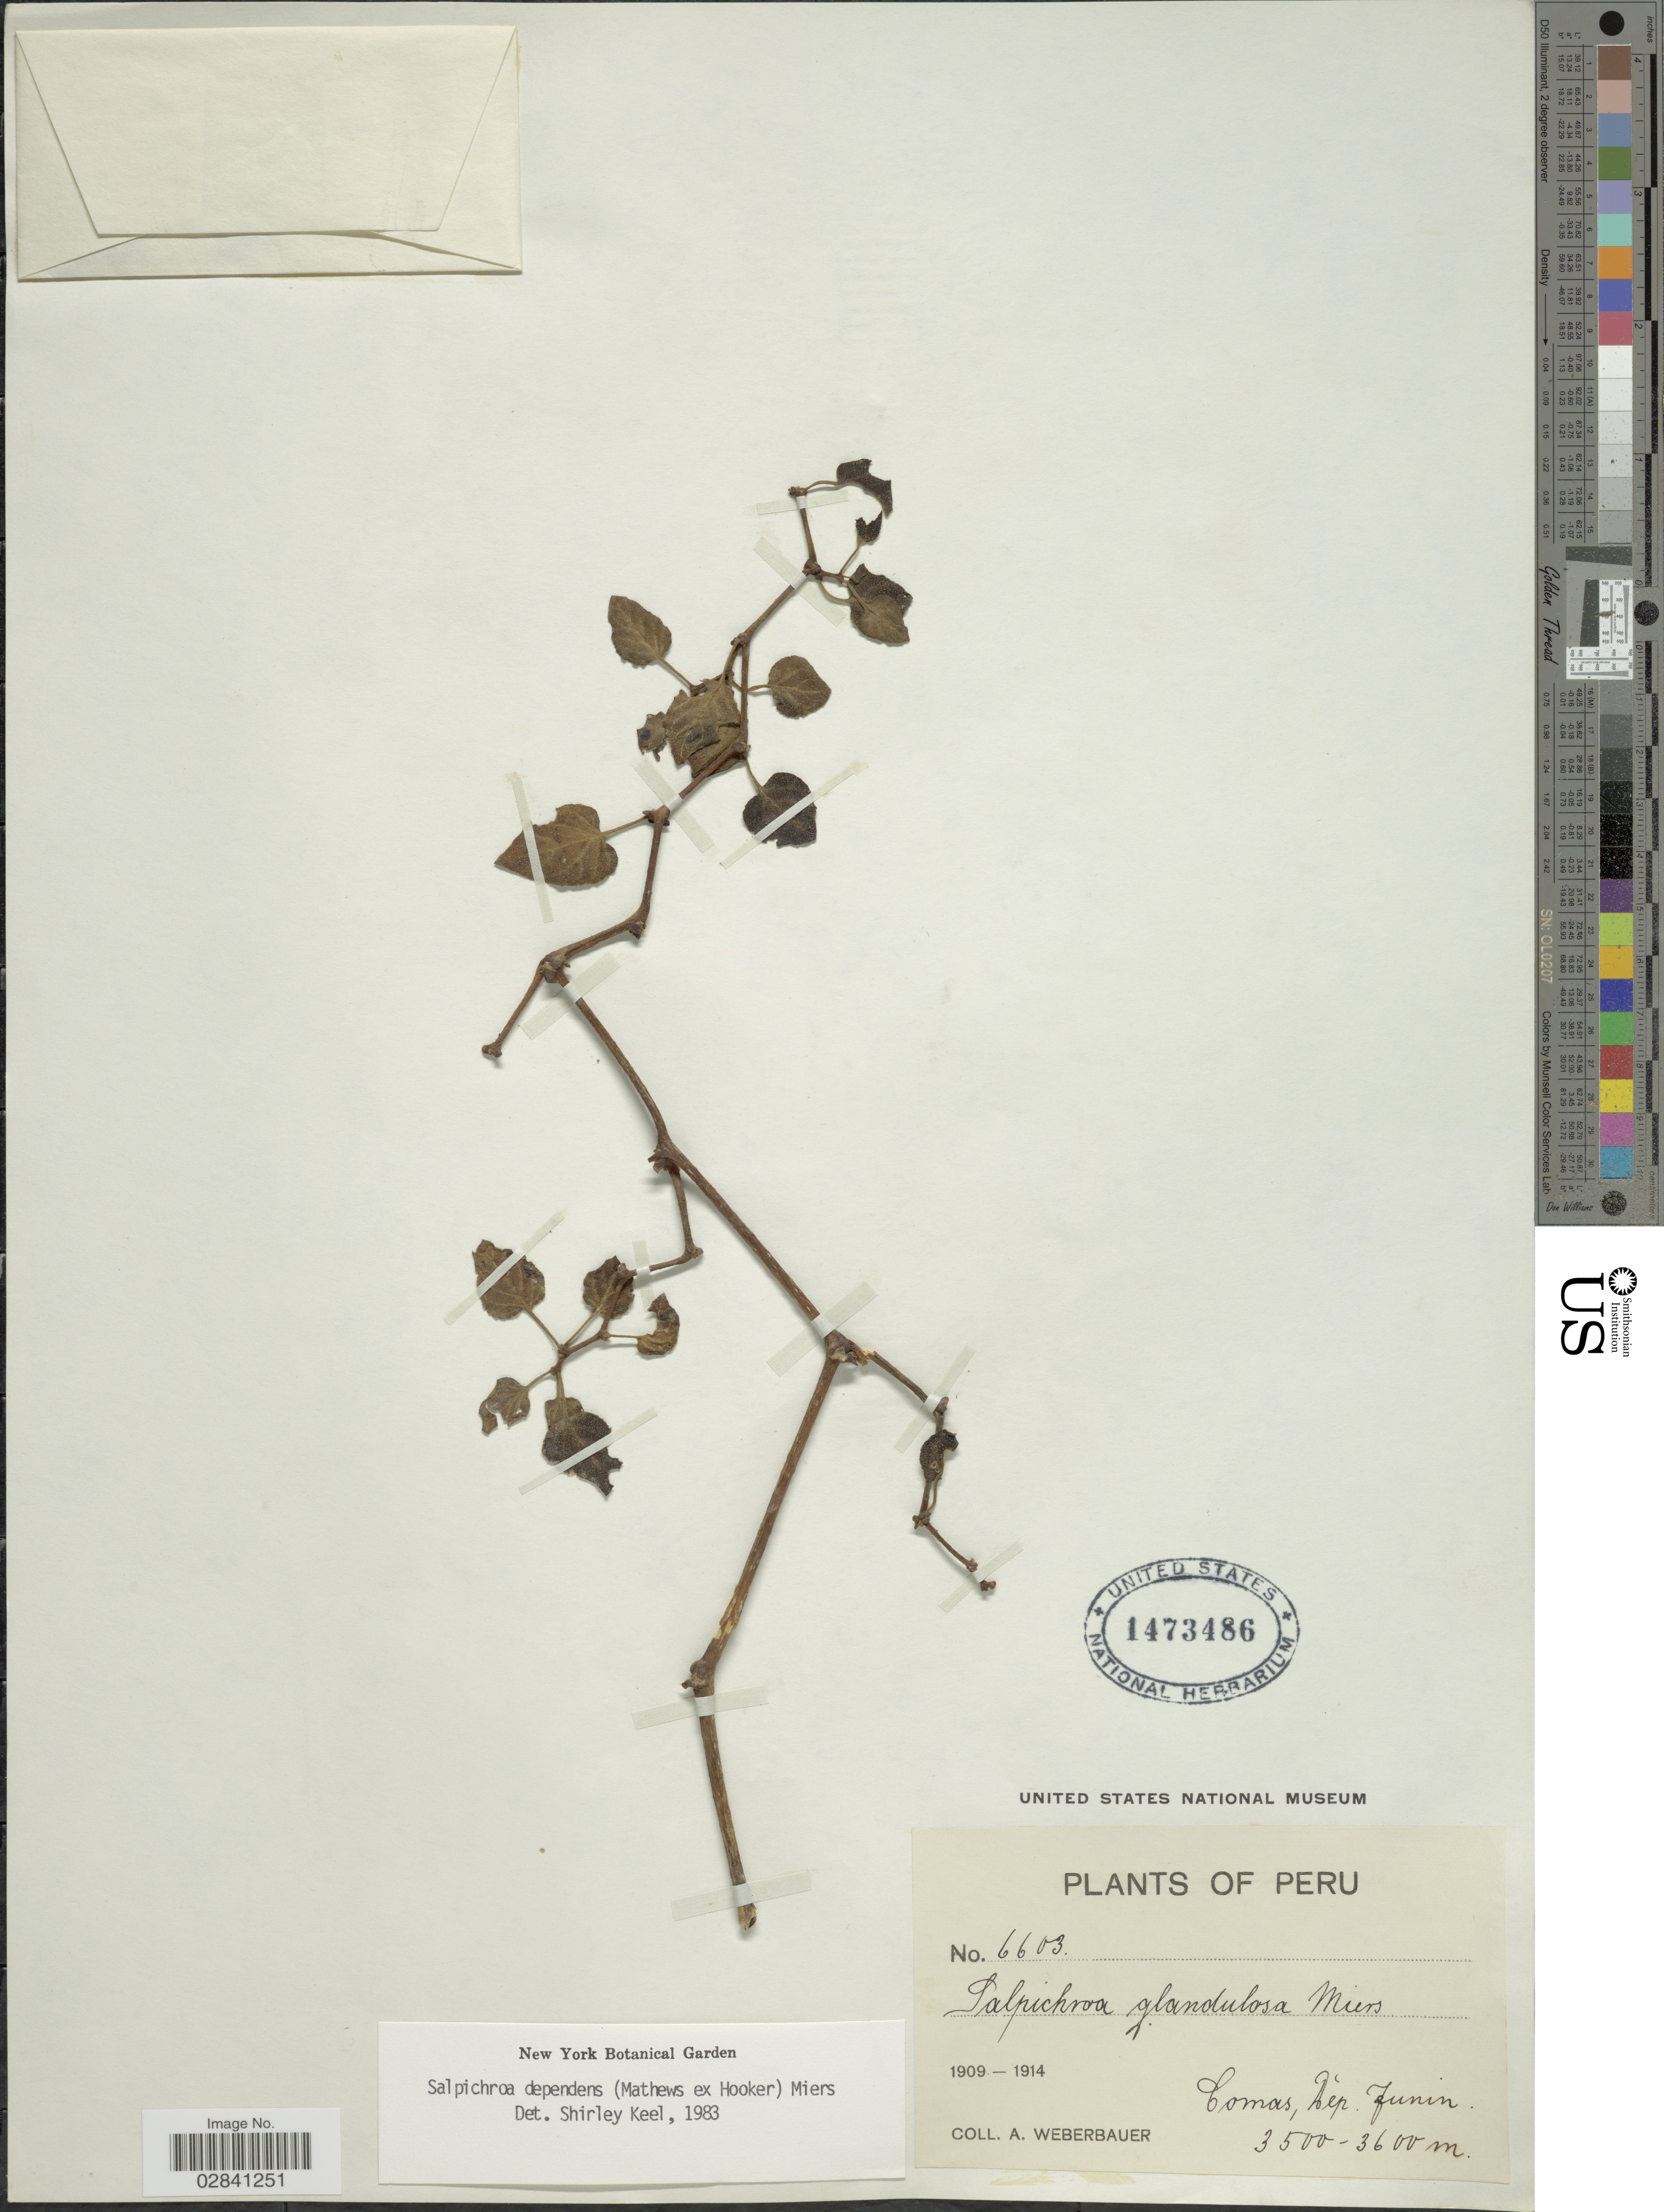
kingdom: Plantae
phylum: Tracheophyta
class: Magnoliopsida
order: Solanales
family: Solanaceae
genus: Salpichroa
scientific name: Salpichroa dependens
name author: (Hook.) Miers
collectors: A. Weberbauer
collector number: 6603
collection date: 1909/1914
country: Peru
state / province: Junín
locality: Tomas, Dep. Junin.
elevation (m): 3500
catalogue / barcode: US 1473486